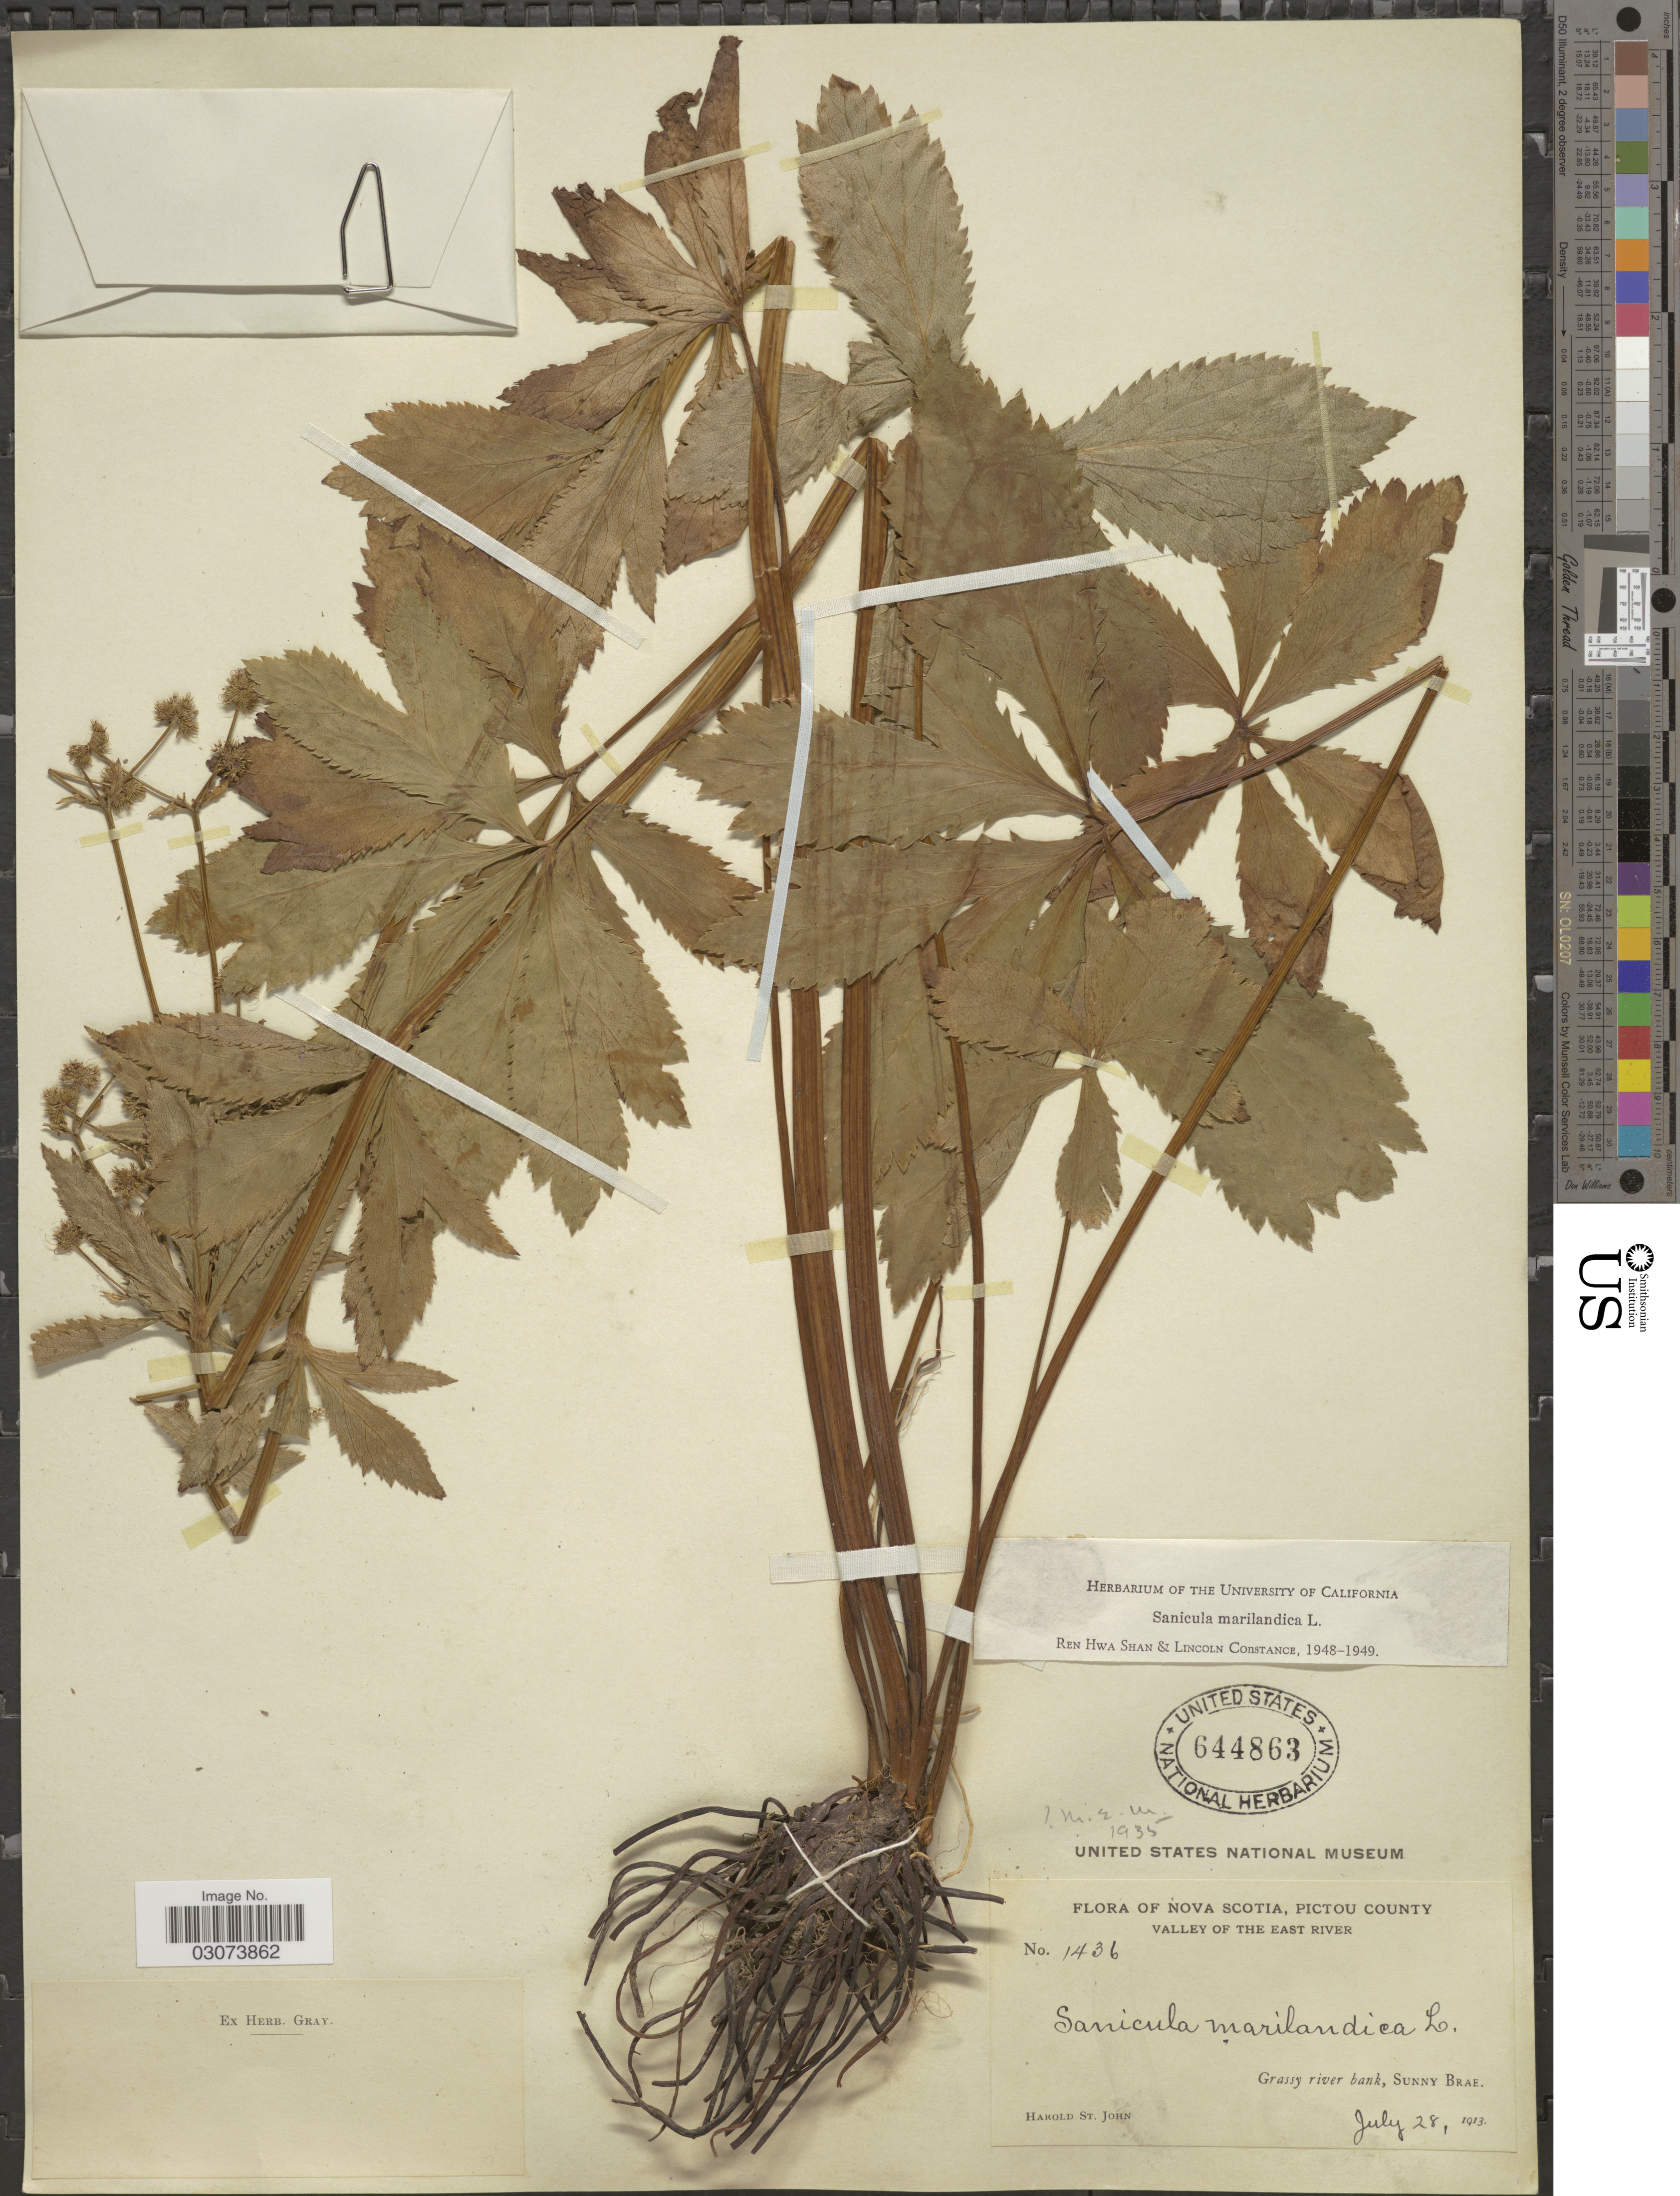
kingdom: Plantae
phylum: Tracheophyta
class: Magnoliopsida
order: Apiales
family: Apiaceae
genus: Sanicula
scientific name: Sanicula marilandica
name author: L.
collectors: H. St. John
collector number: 1436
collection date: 1913-07-28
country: Canada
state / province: Nova Scotia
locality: Pictou County. Valley of the East River. Grassy river bank, Sunny Brae.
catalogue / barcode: US 644863